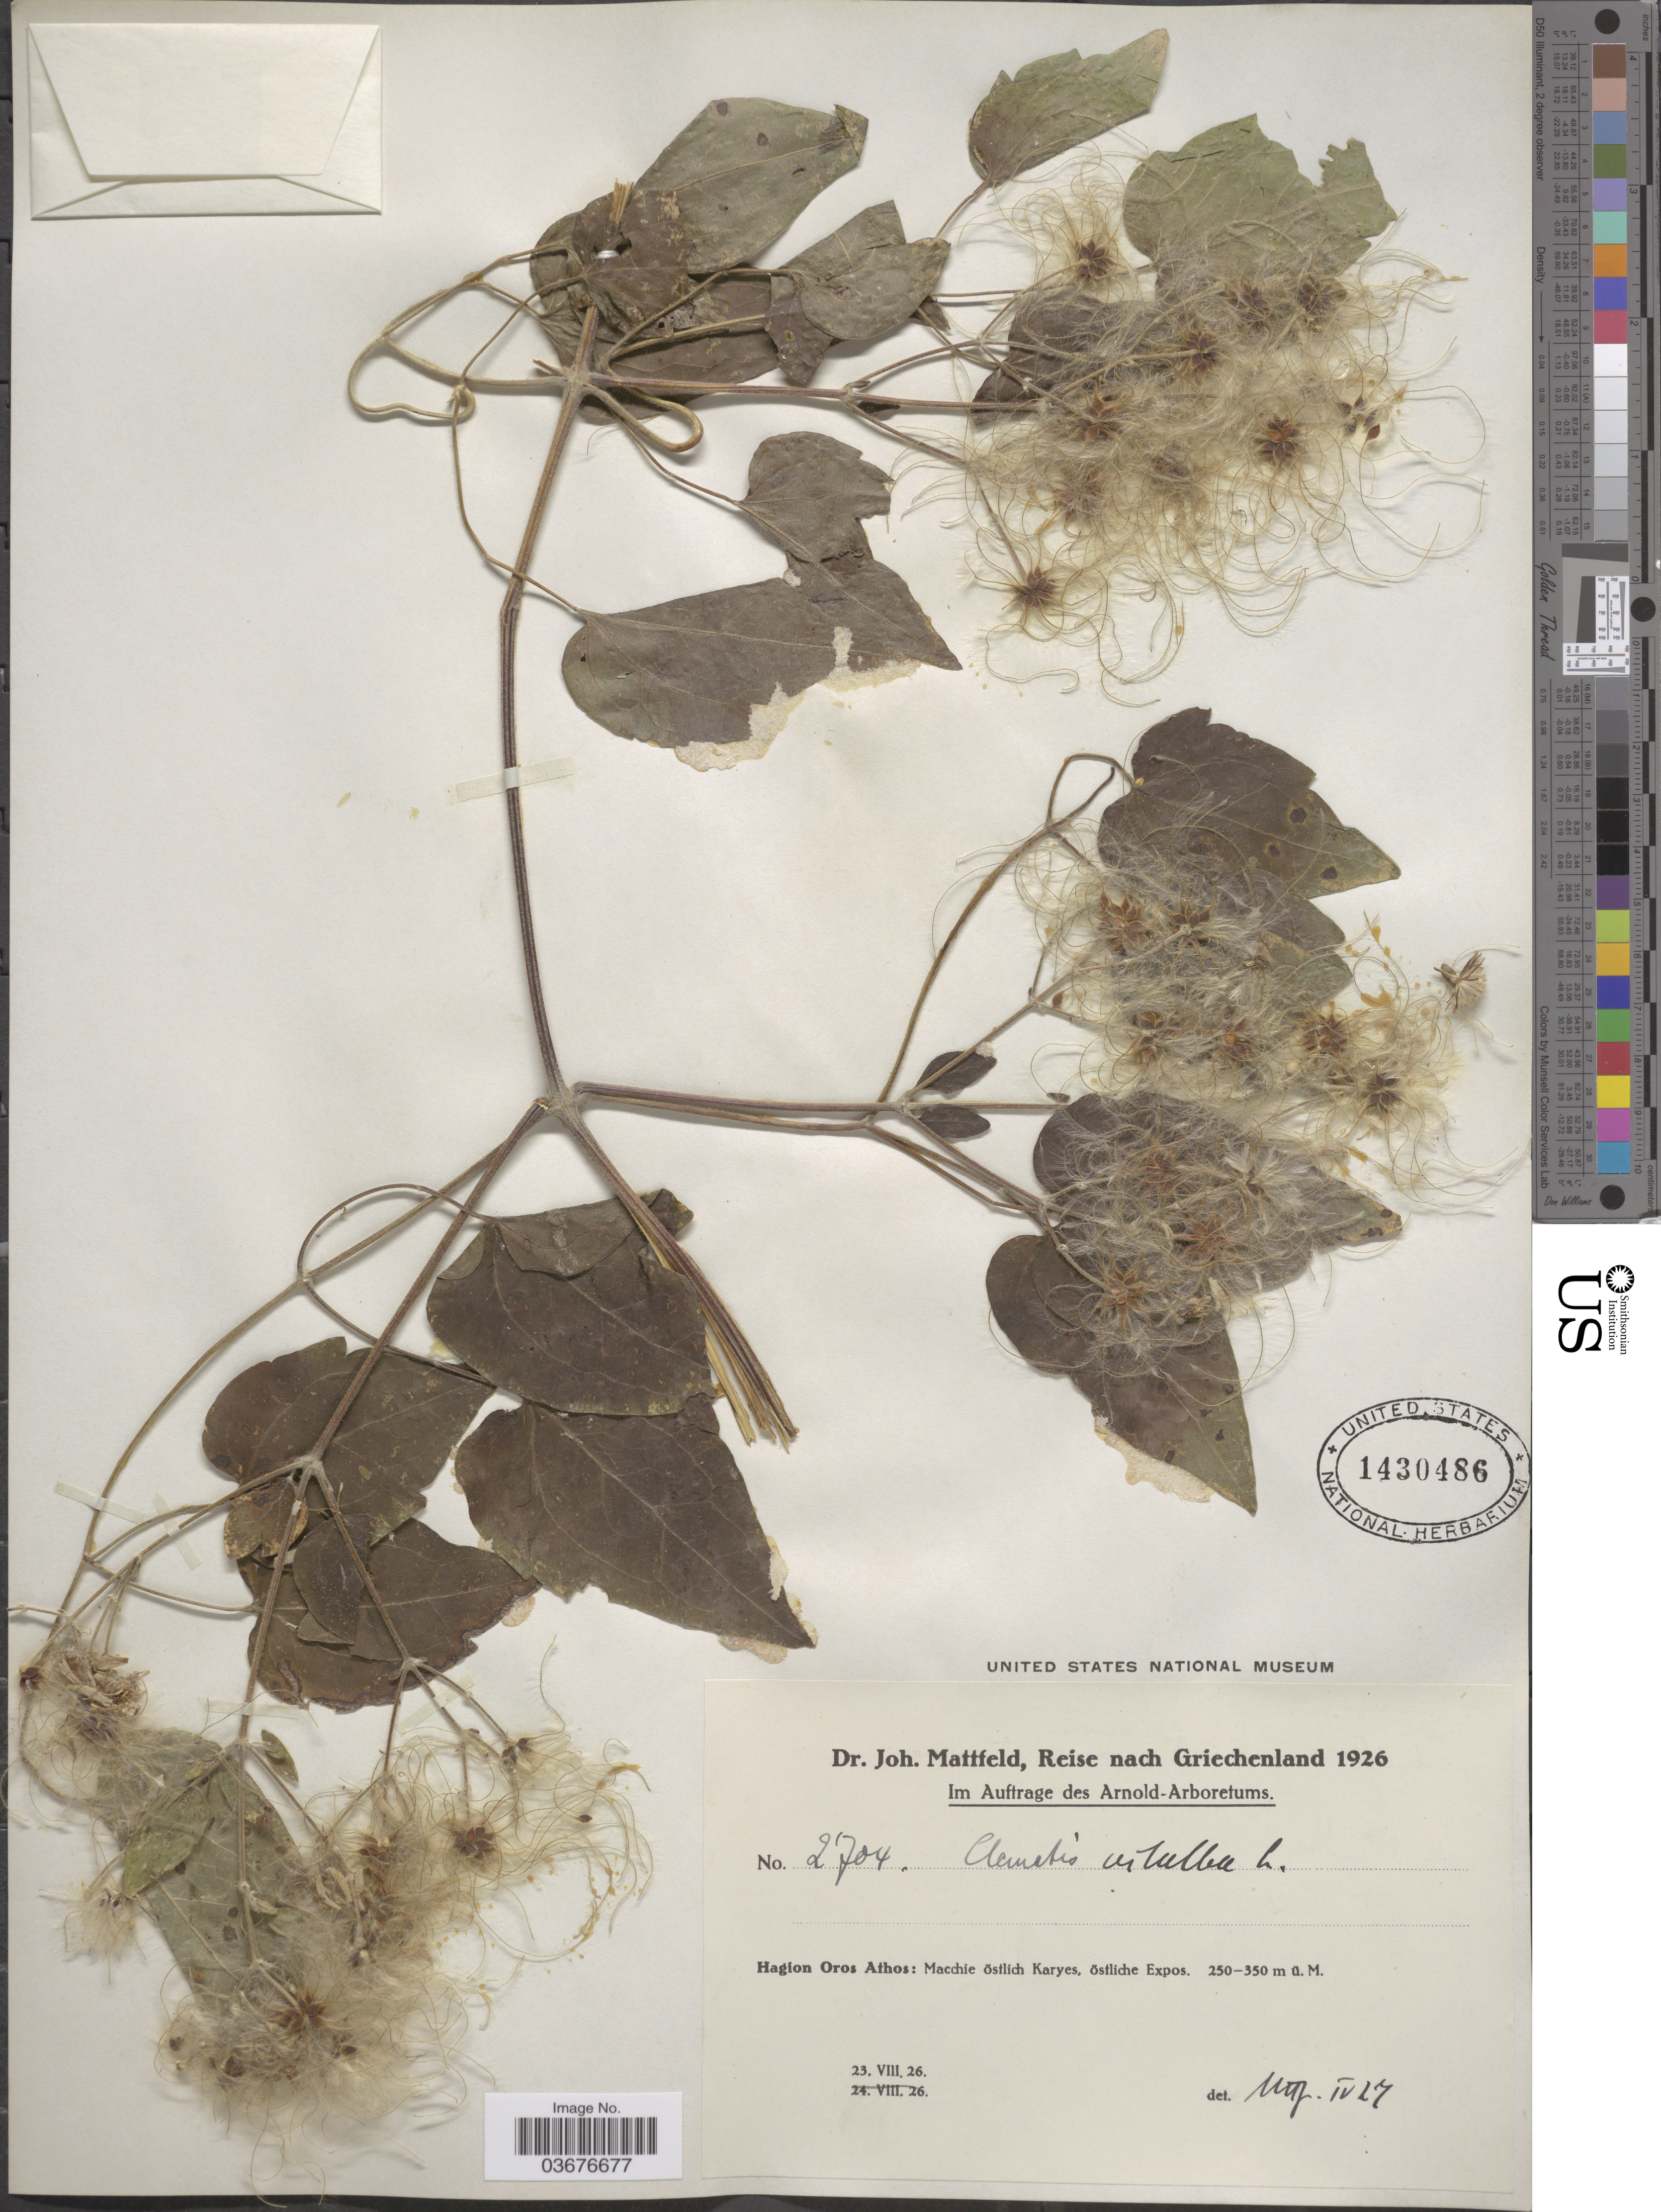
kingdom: Plantae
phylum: Tracheophyta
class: Magnoliopsida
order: Ranunculales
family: Ranunculaceae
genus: Clematis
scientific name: Clematis vitalba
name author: L.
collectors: J. Mattfeld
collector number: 2'704*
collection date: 1926-08-23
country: Greece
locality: Griechenland. Hagion Oros Athos: Macchie östlich Karyes, östliche Expos.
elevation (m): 250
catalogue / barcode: US 1430486